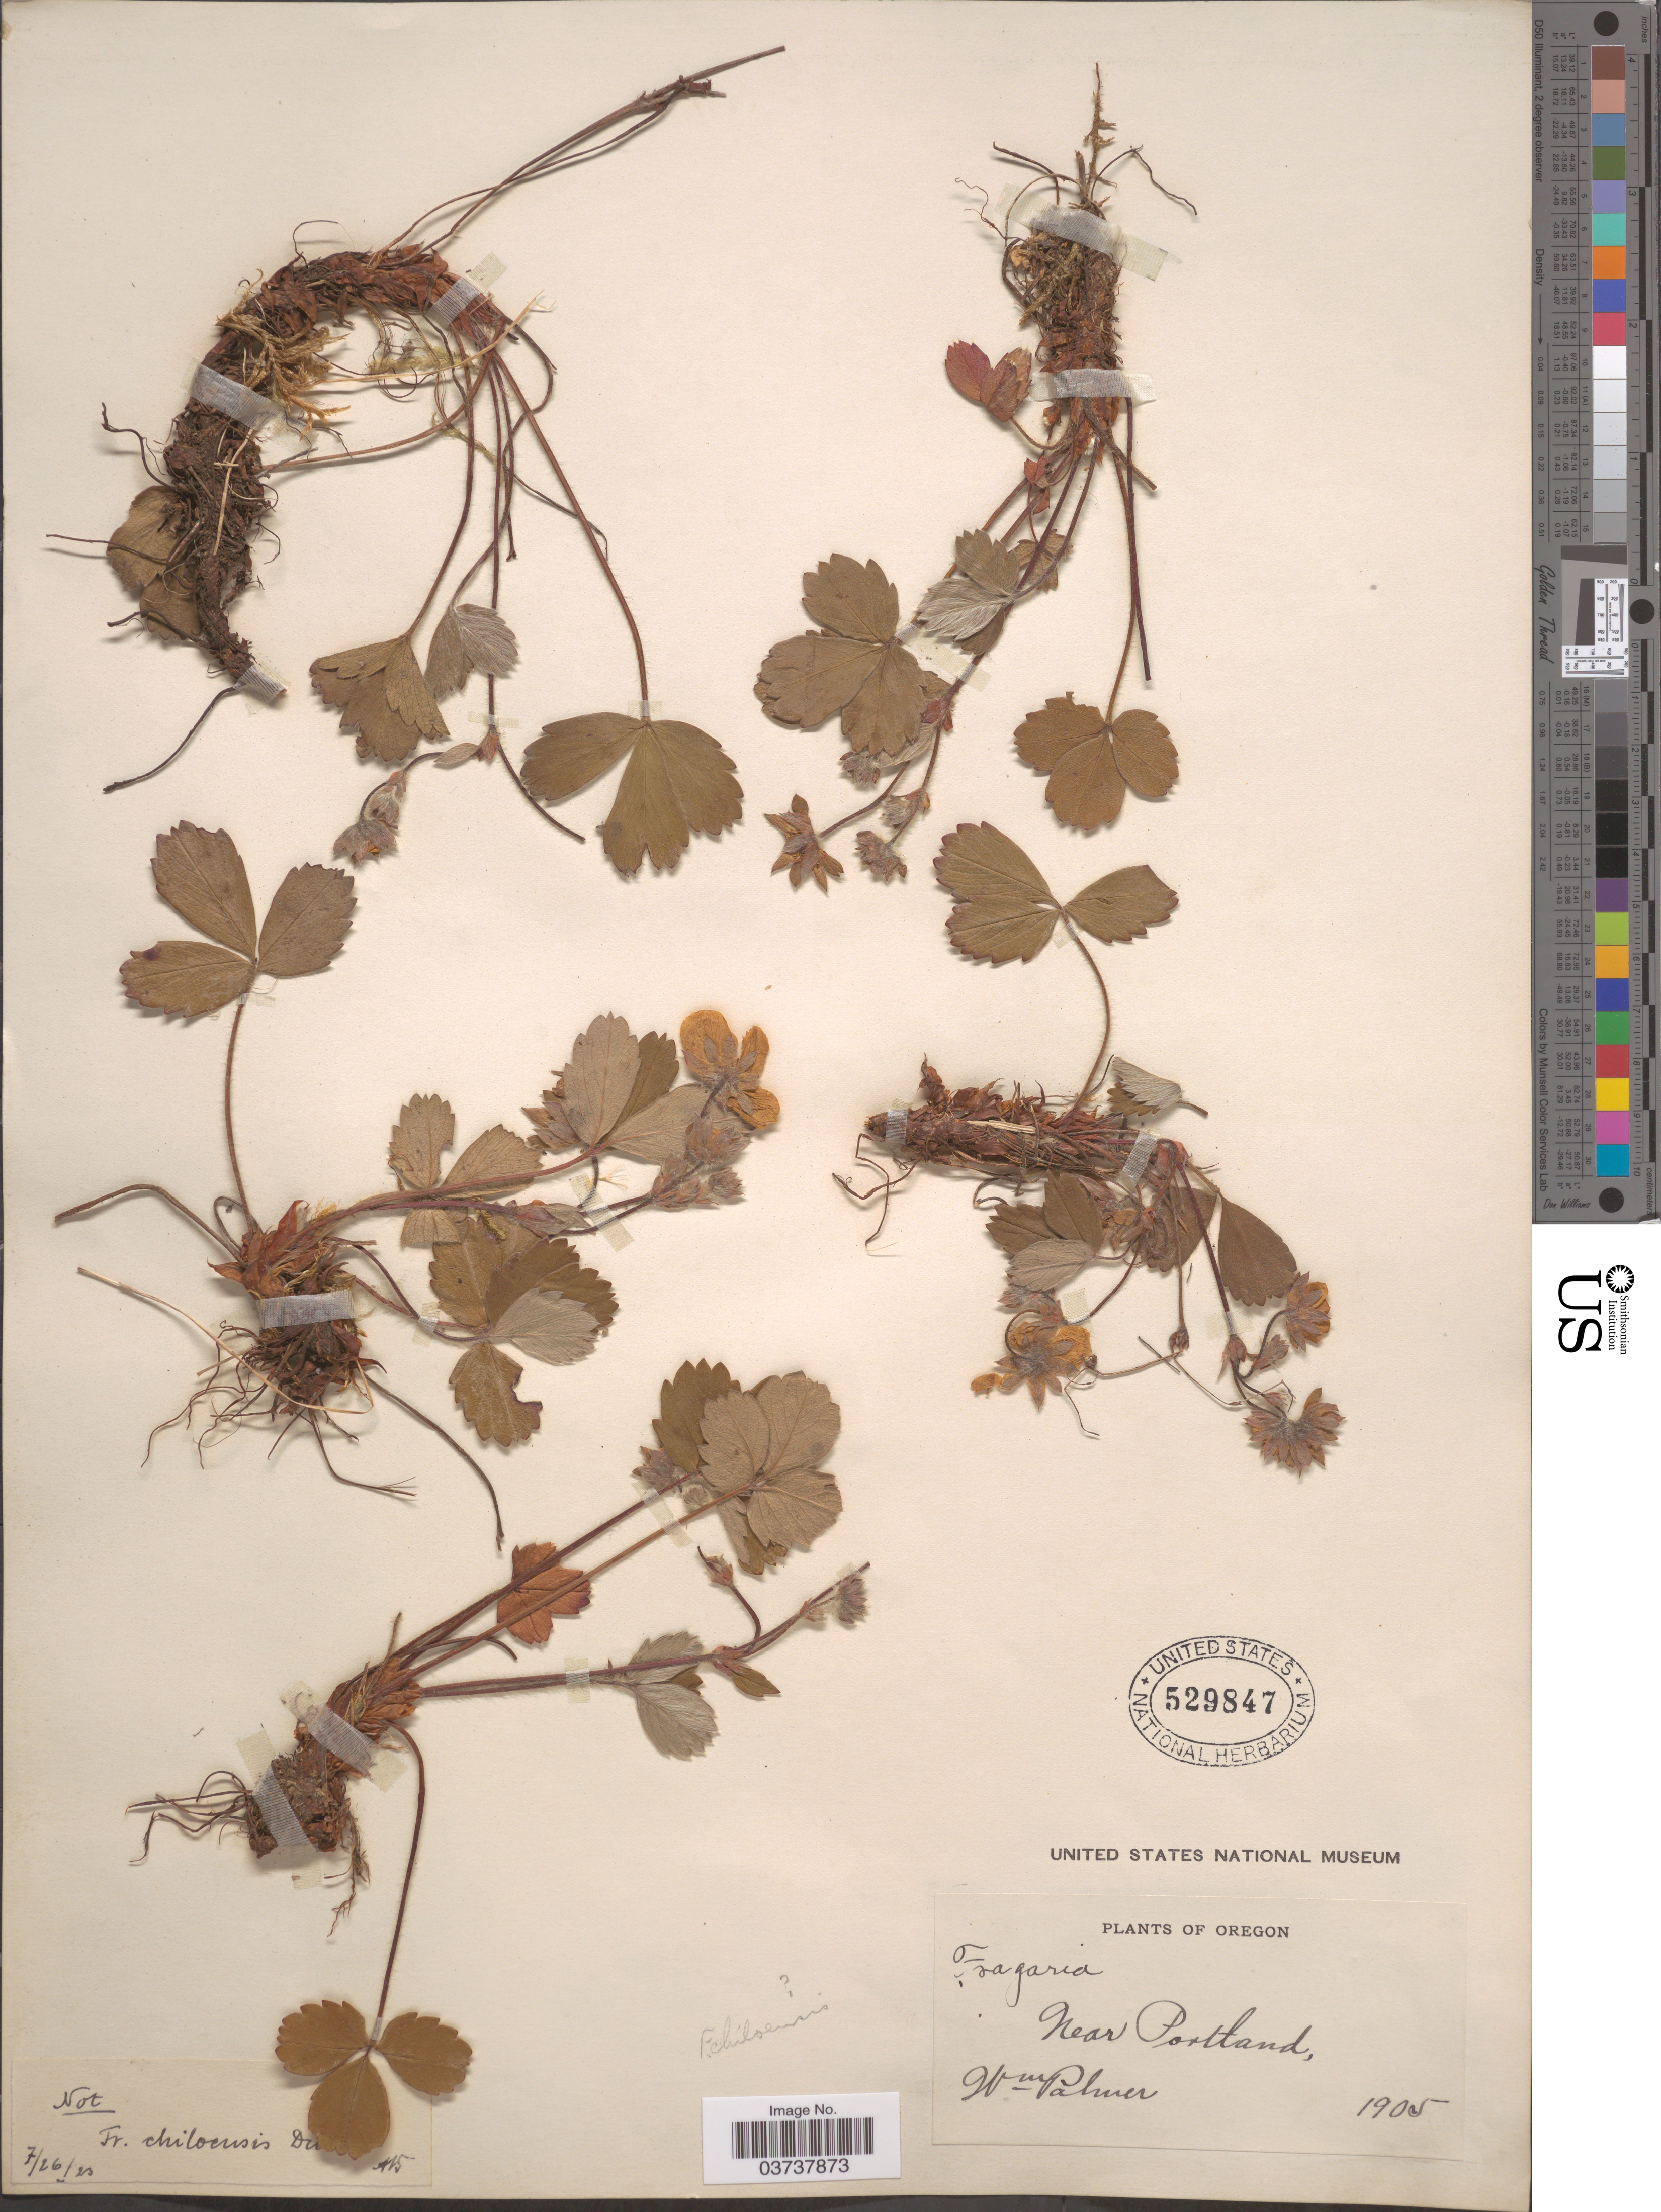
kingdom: Plantae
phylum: Tracheophyta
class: Magnoliopsida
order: Rosales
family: Rosaceae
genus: Fragaria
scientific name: Fragaria virginiana subsp. glauca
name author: (S. Watson) Staudt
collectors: W. Palmer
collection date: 1905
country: United States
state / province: Oregon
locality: Near Portland.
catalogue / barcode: US 529847